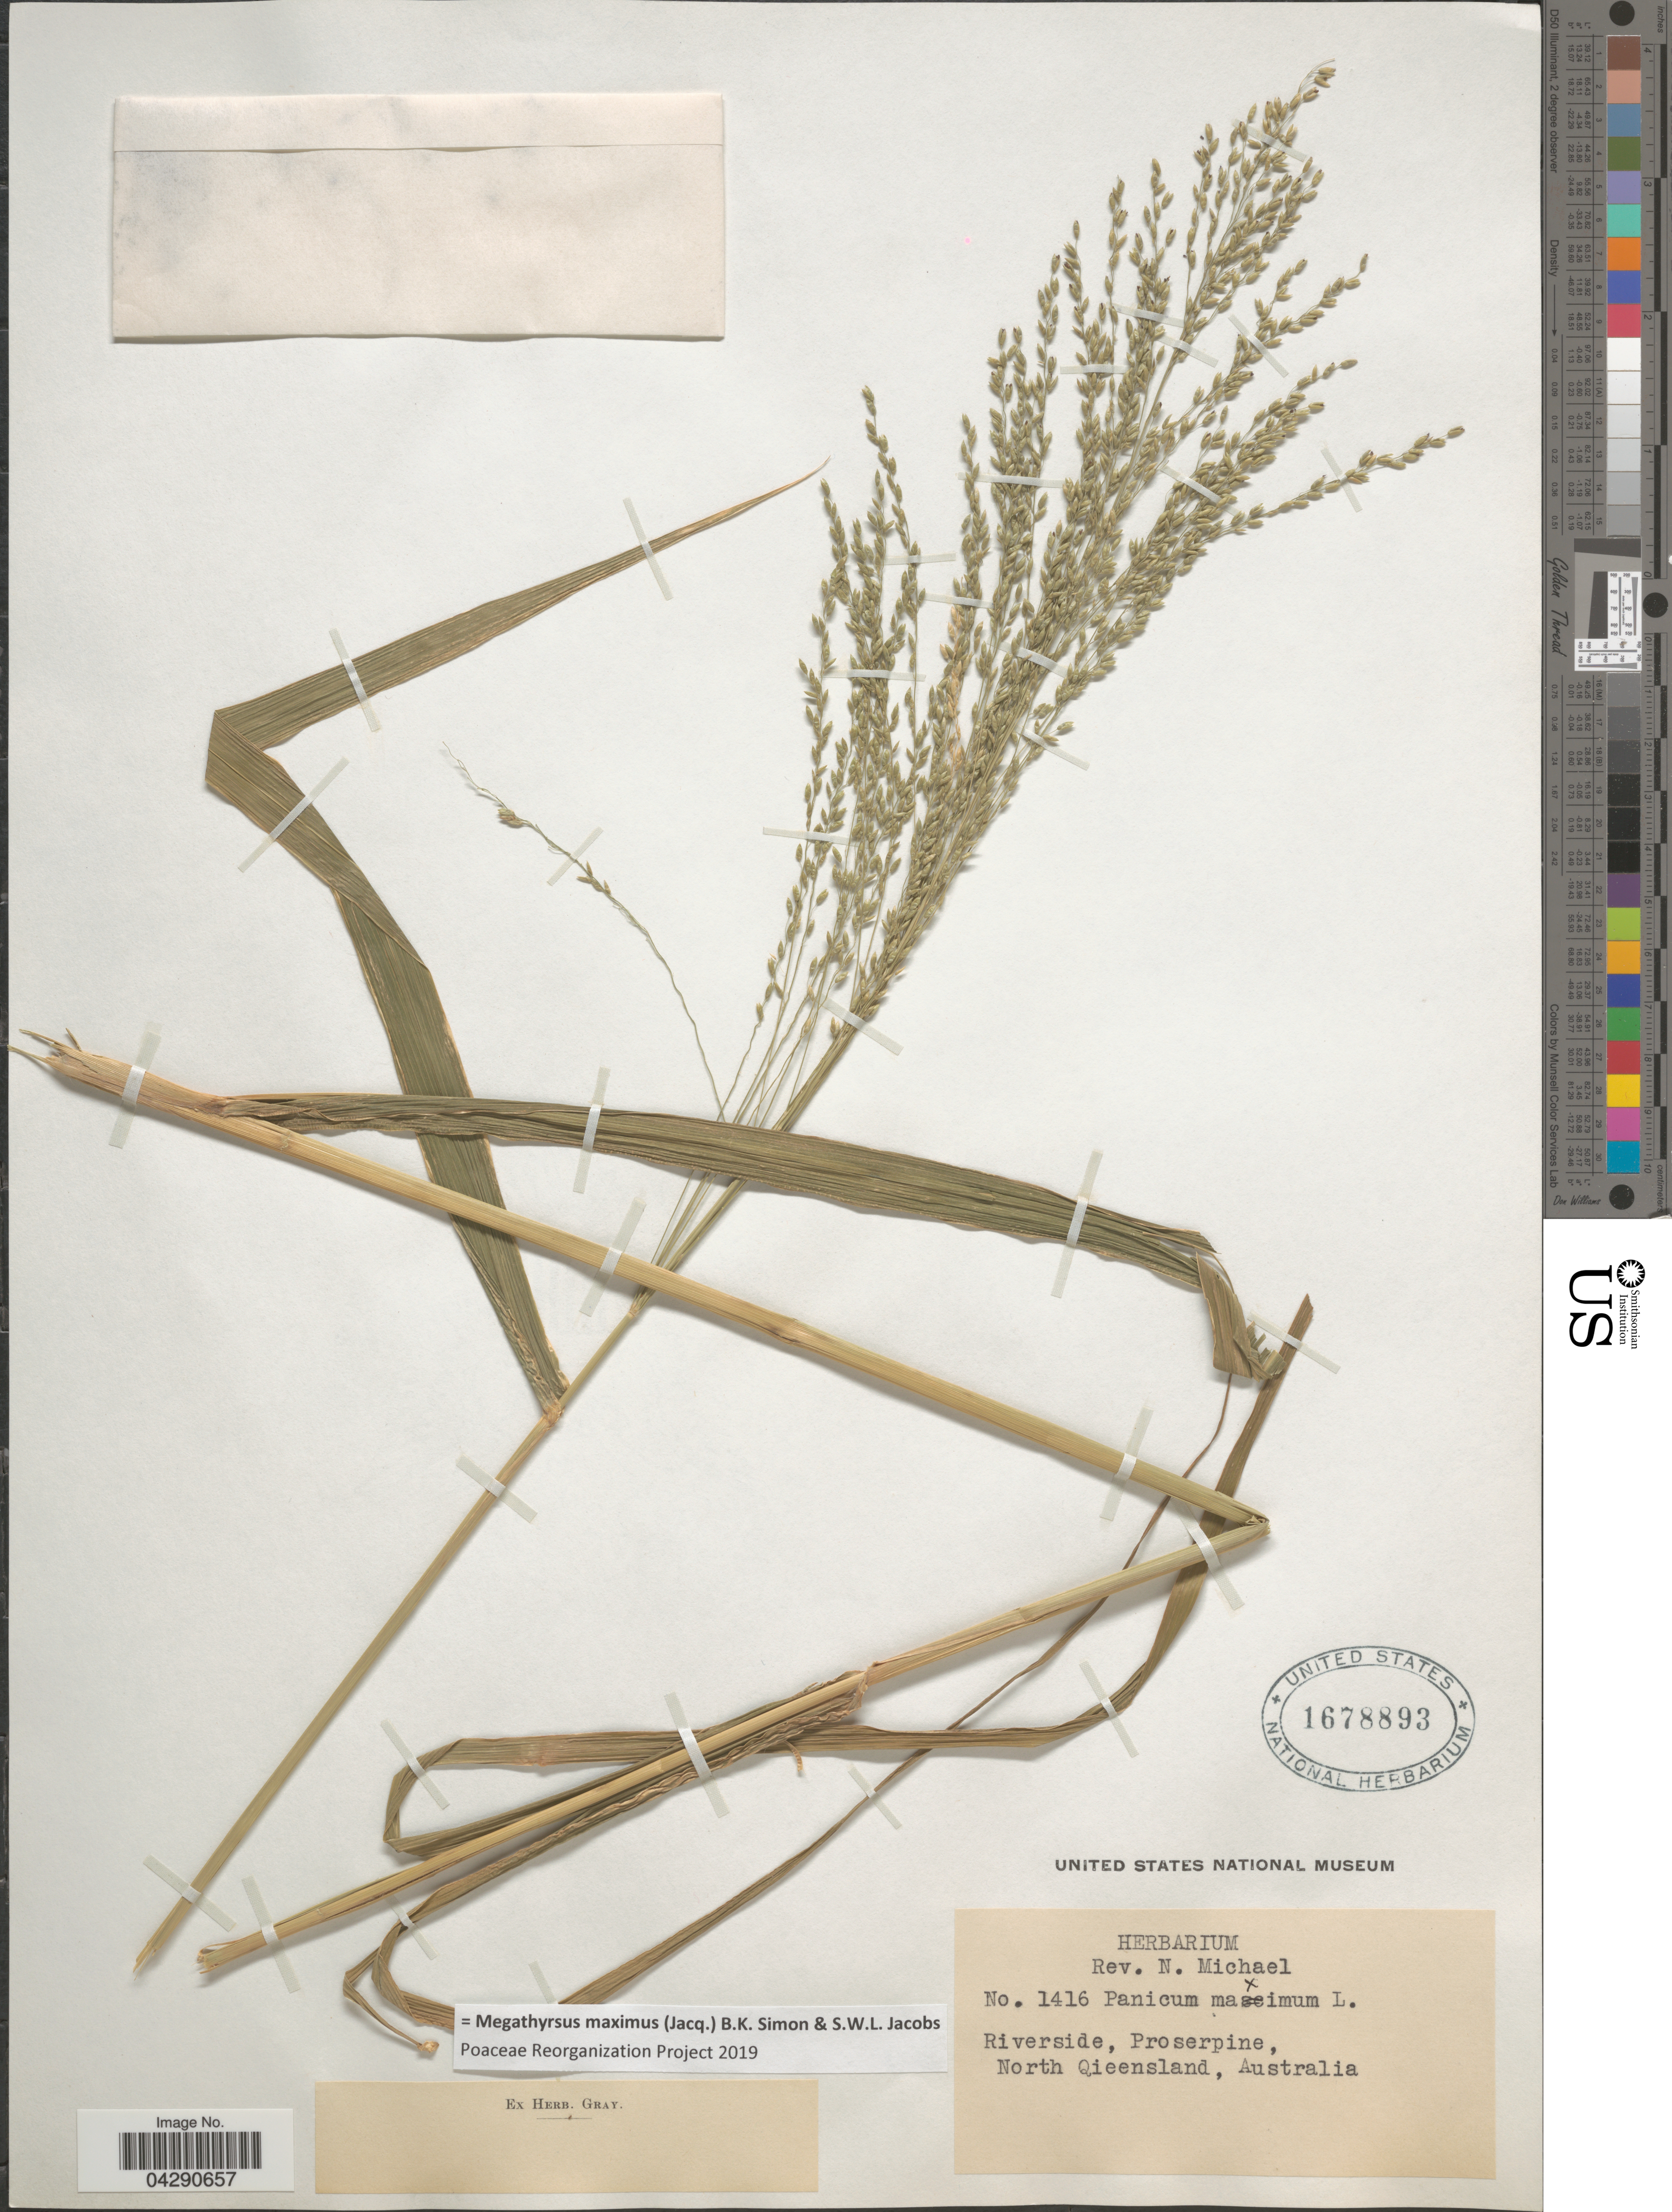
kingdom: Plantae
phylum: Tracheophyta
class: Liliopsida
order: Poales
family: Poaceae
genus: Megathyrsus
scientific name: Megathyrsus maximus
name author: (Jacq.) B.K. Simon & S.W.L. Jacobs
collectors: Ex herb. Rev. N. Michael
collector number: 1416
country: Australia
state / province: Queensland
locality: Riverside, Proserpine, North Queensland.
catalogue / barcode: US 1678893